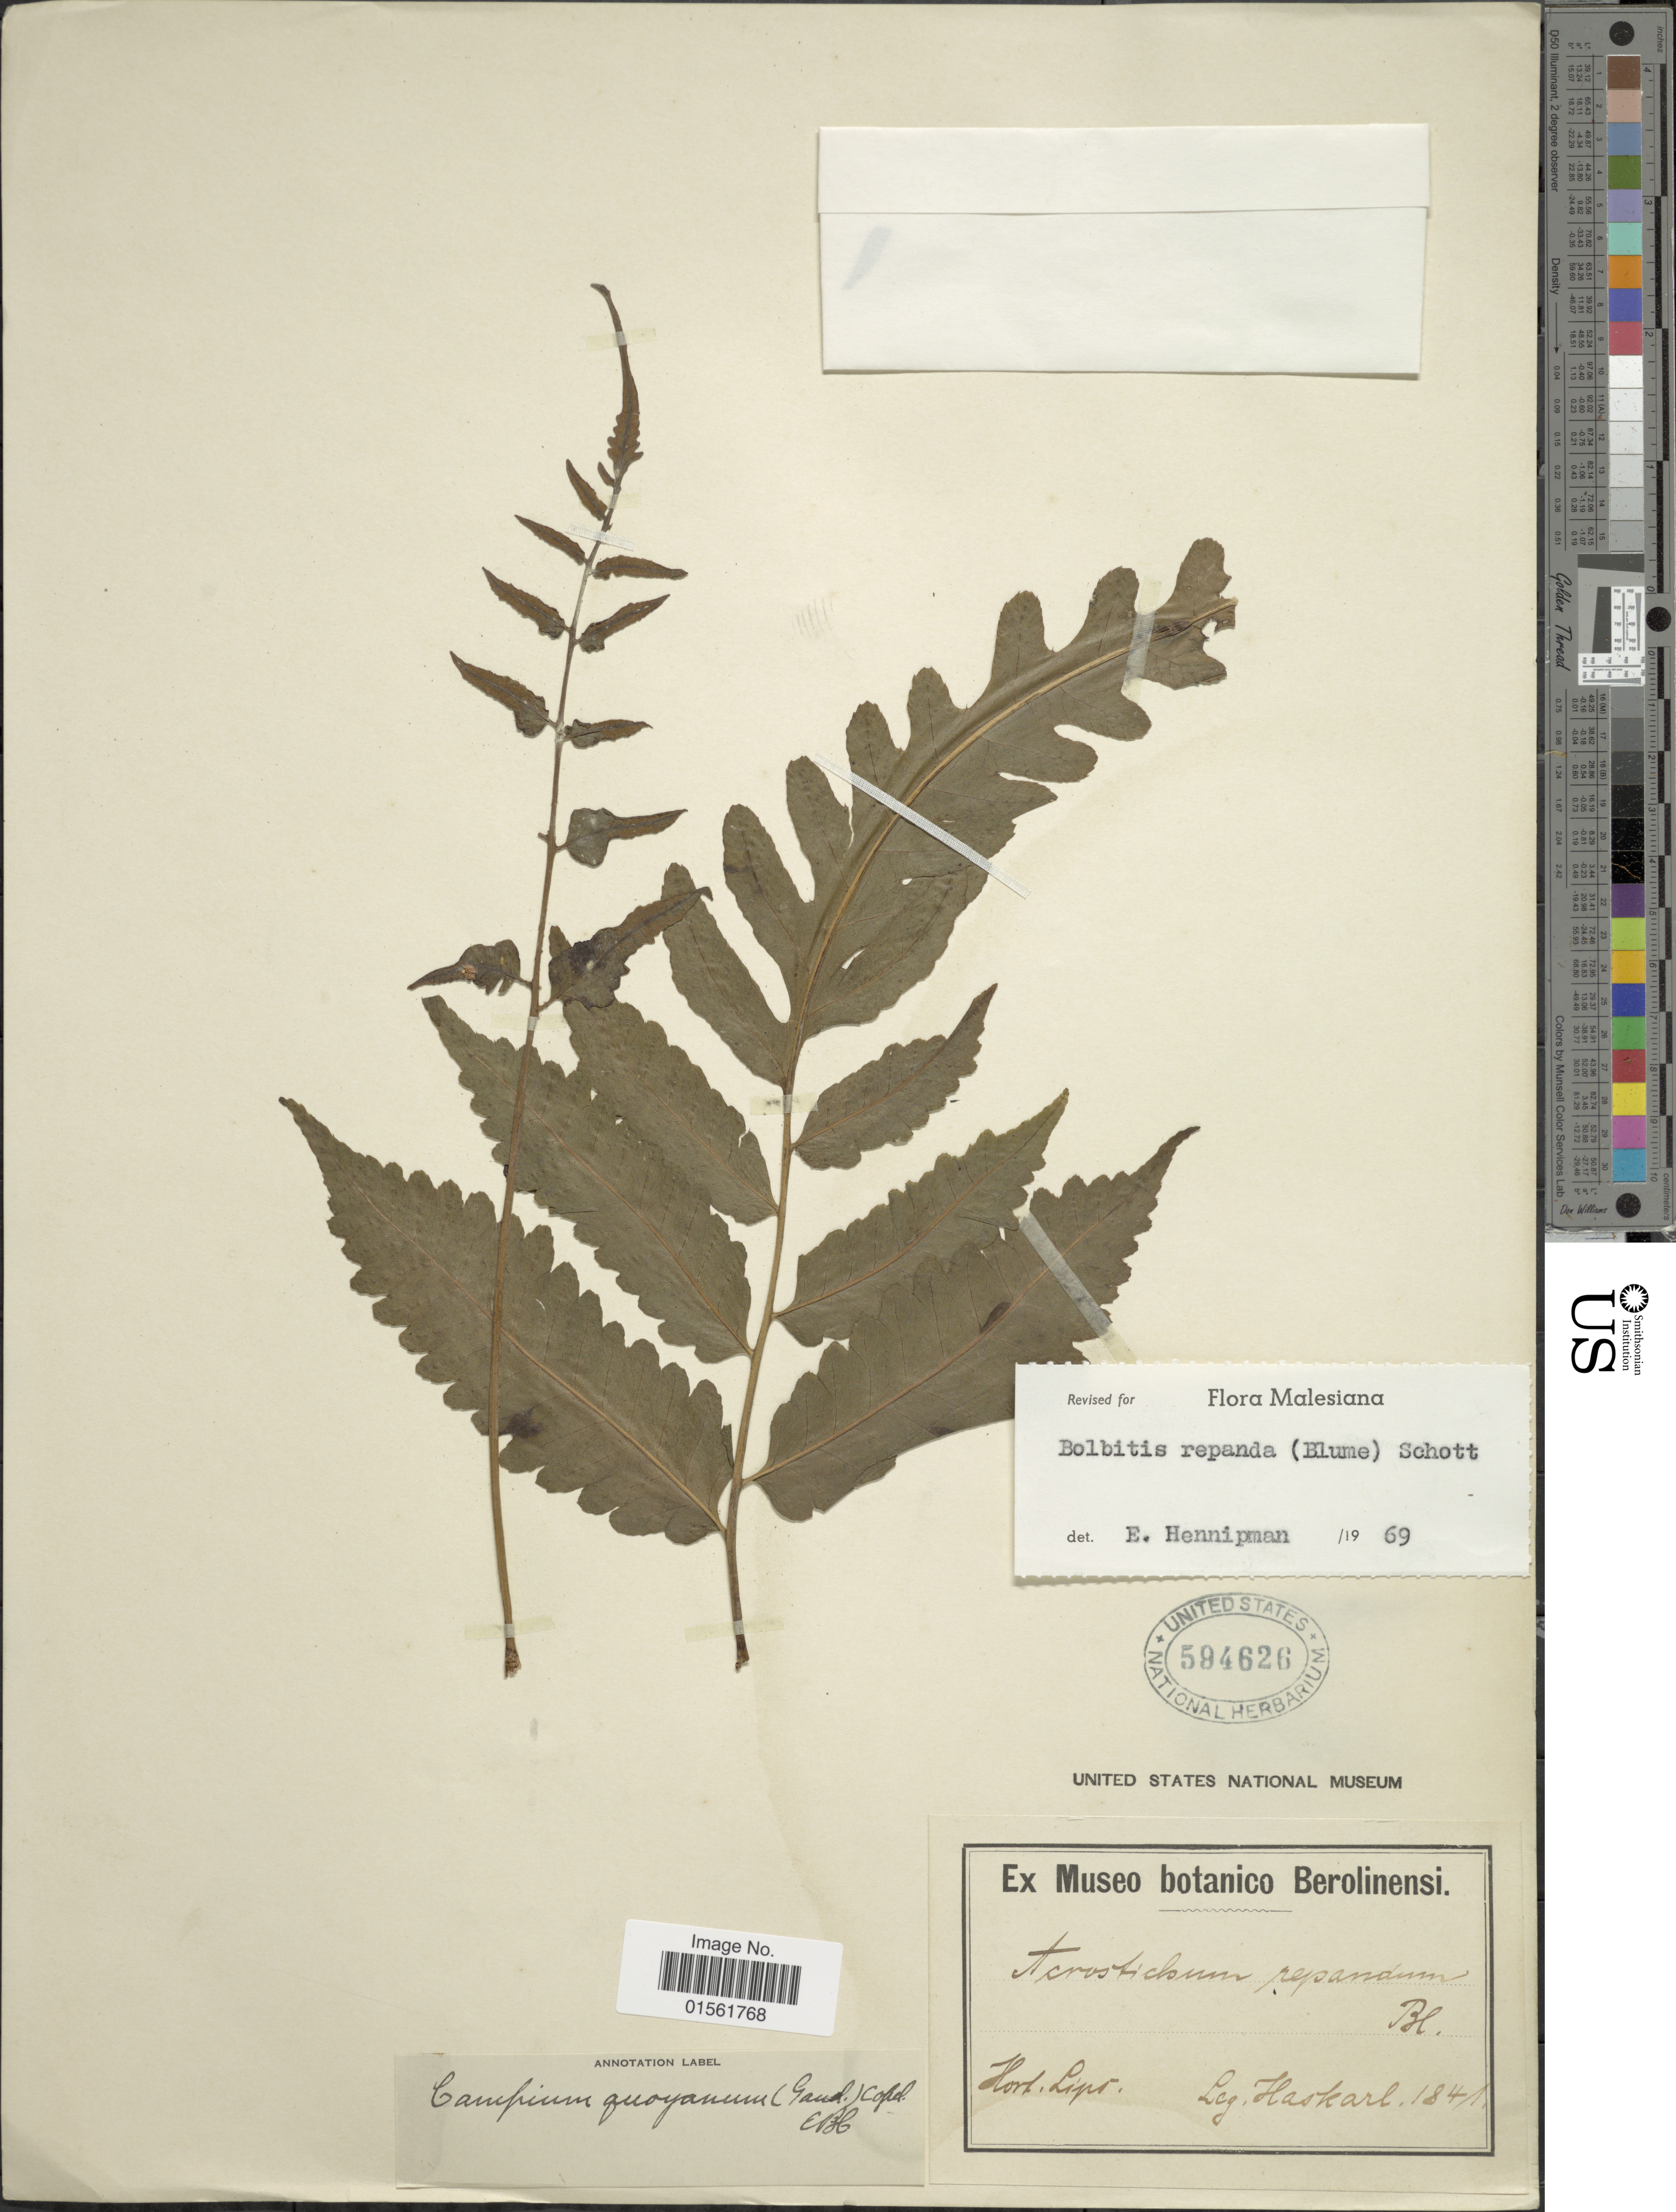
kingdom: Plantae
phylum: Tracheophyta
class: Polypodiopsida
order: Polypodiales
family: Dryopteridaceae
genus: Bolbitis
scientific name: Bolbitis repanda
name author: (Blume) Schott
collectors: Haskarl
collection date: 1841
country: Germany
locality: Hort. Lips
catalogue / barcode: US 594626